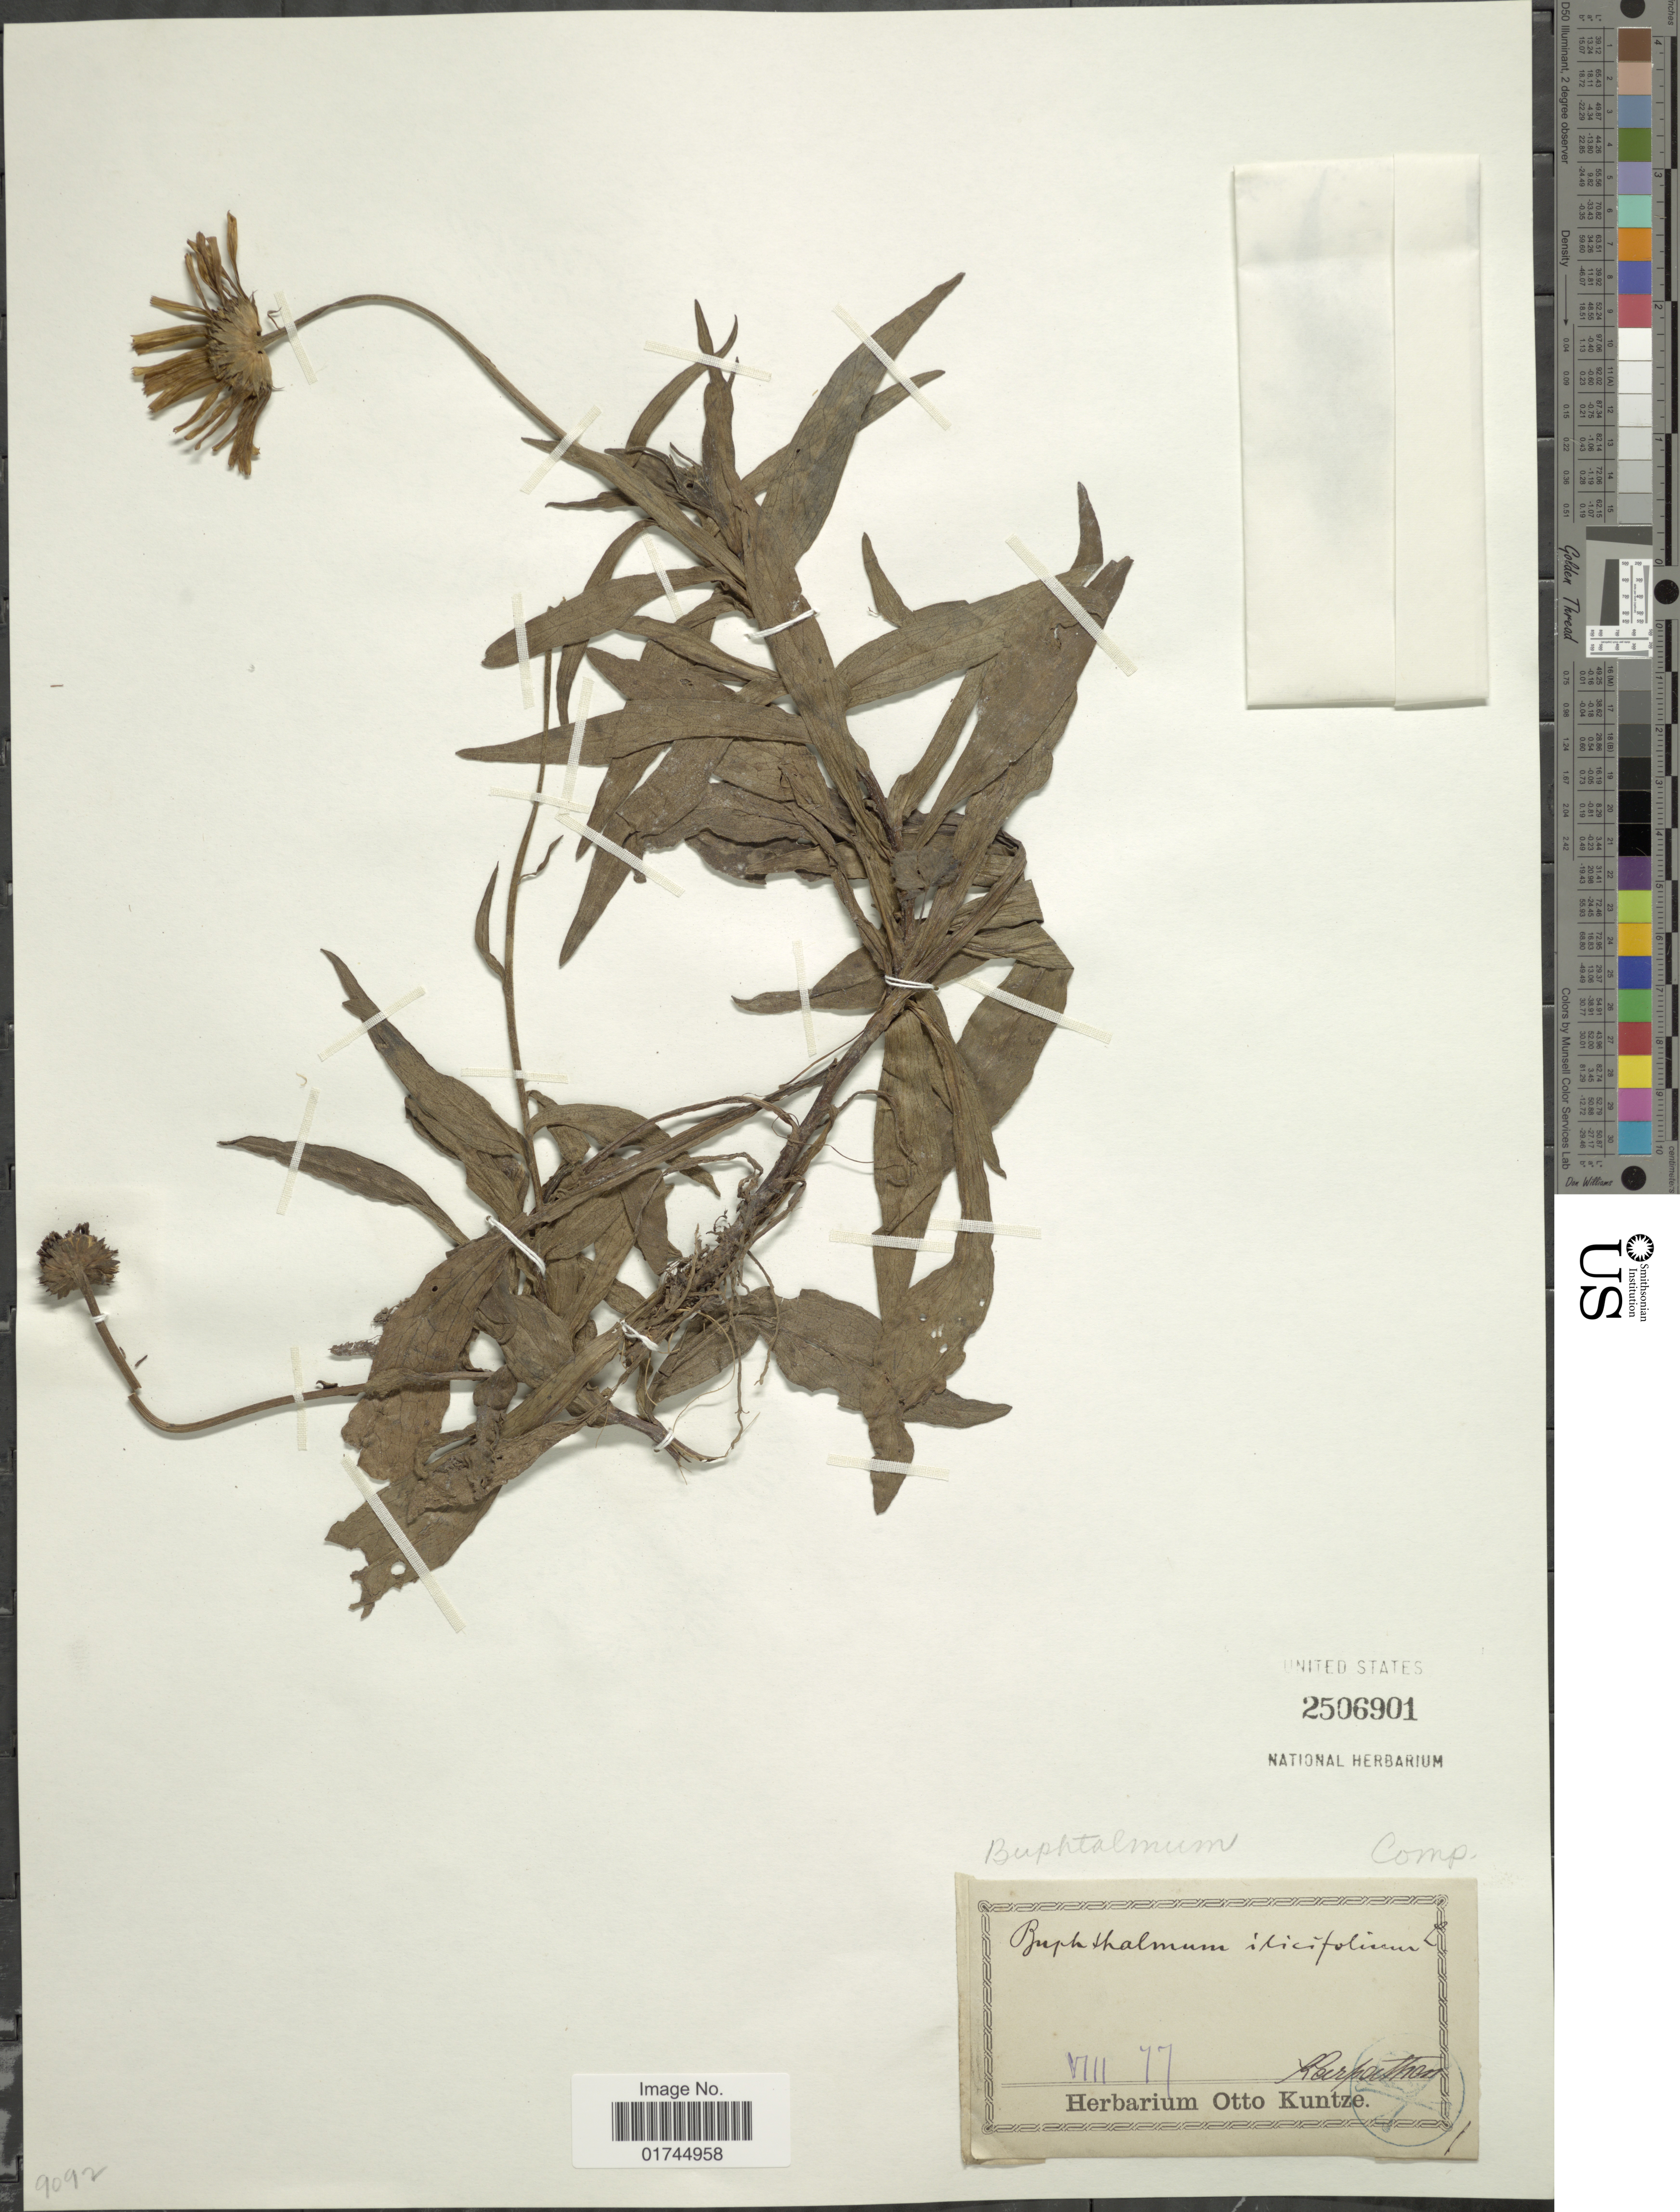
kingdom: Plantae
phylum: Tracheophyta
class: Magnoliopsida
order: Asterales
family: Asteraceae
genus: Buphthalmum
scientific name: Buphthalmum salicifolium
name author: L.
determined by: Strong, Mark T., (BOT), Smithsonian Institution - National Museum of Natural History (UNITED STATES)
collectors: ex herb. Otto Kuntze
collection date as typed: Transcribed d/m/y: /8/77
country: Poland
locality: Larpathon. [interpreted]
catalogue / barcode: US 2506901